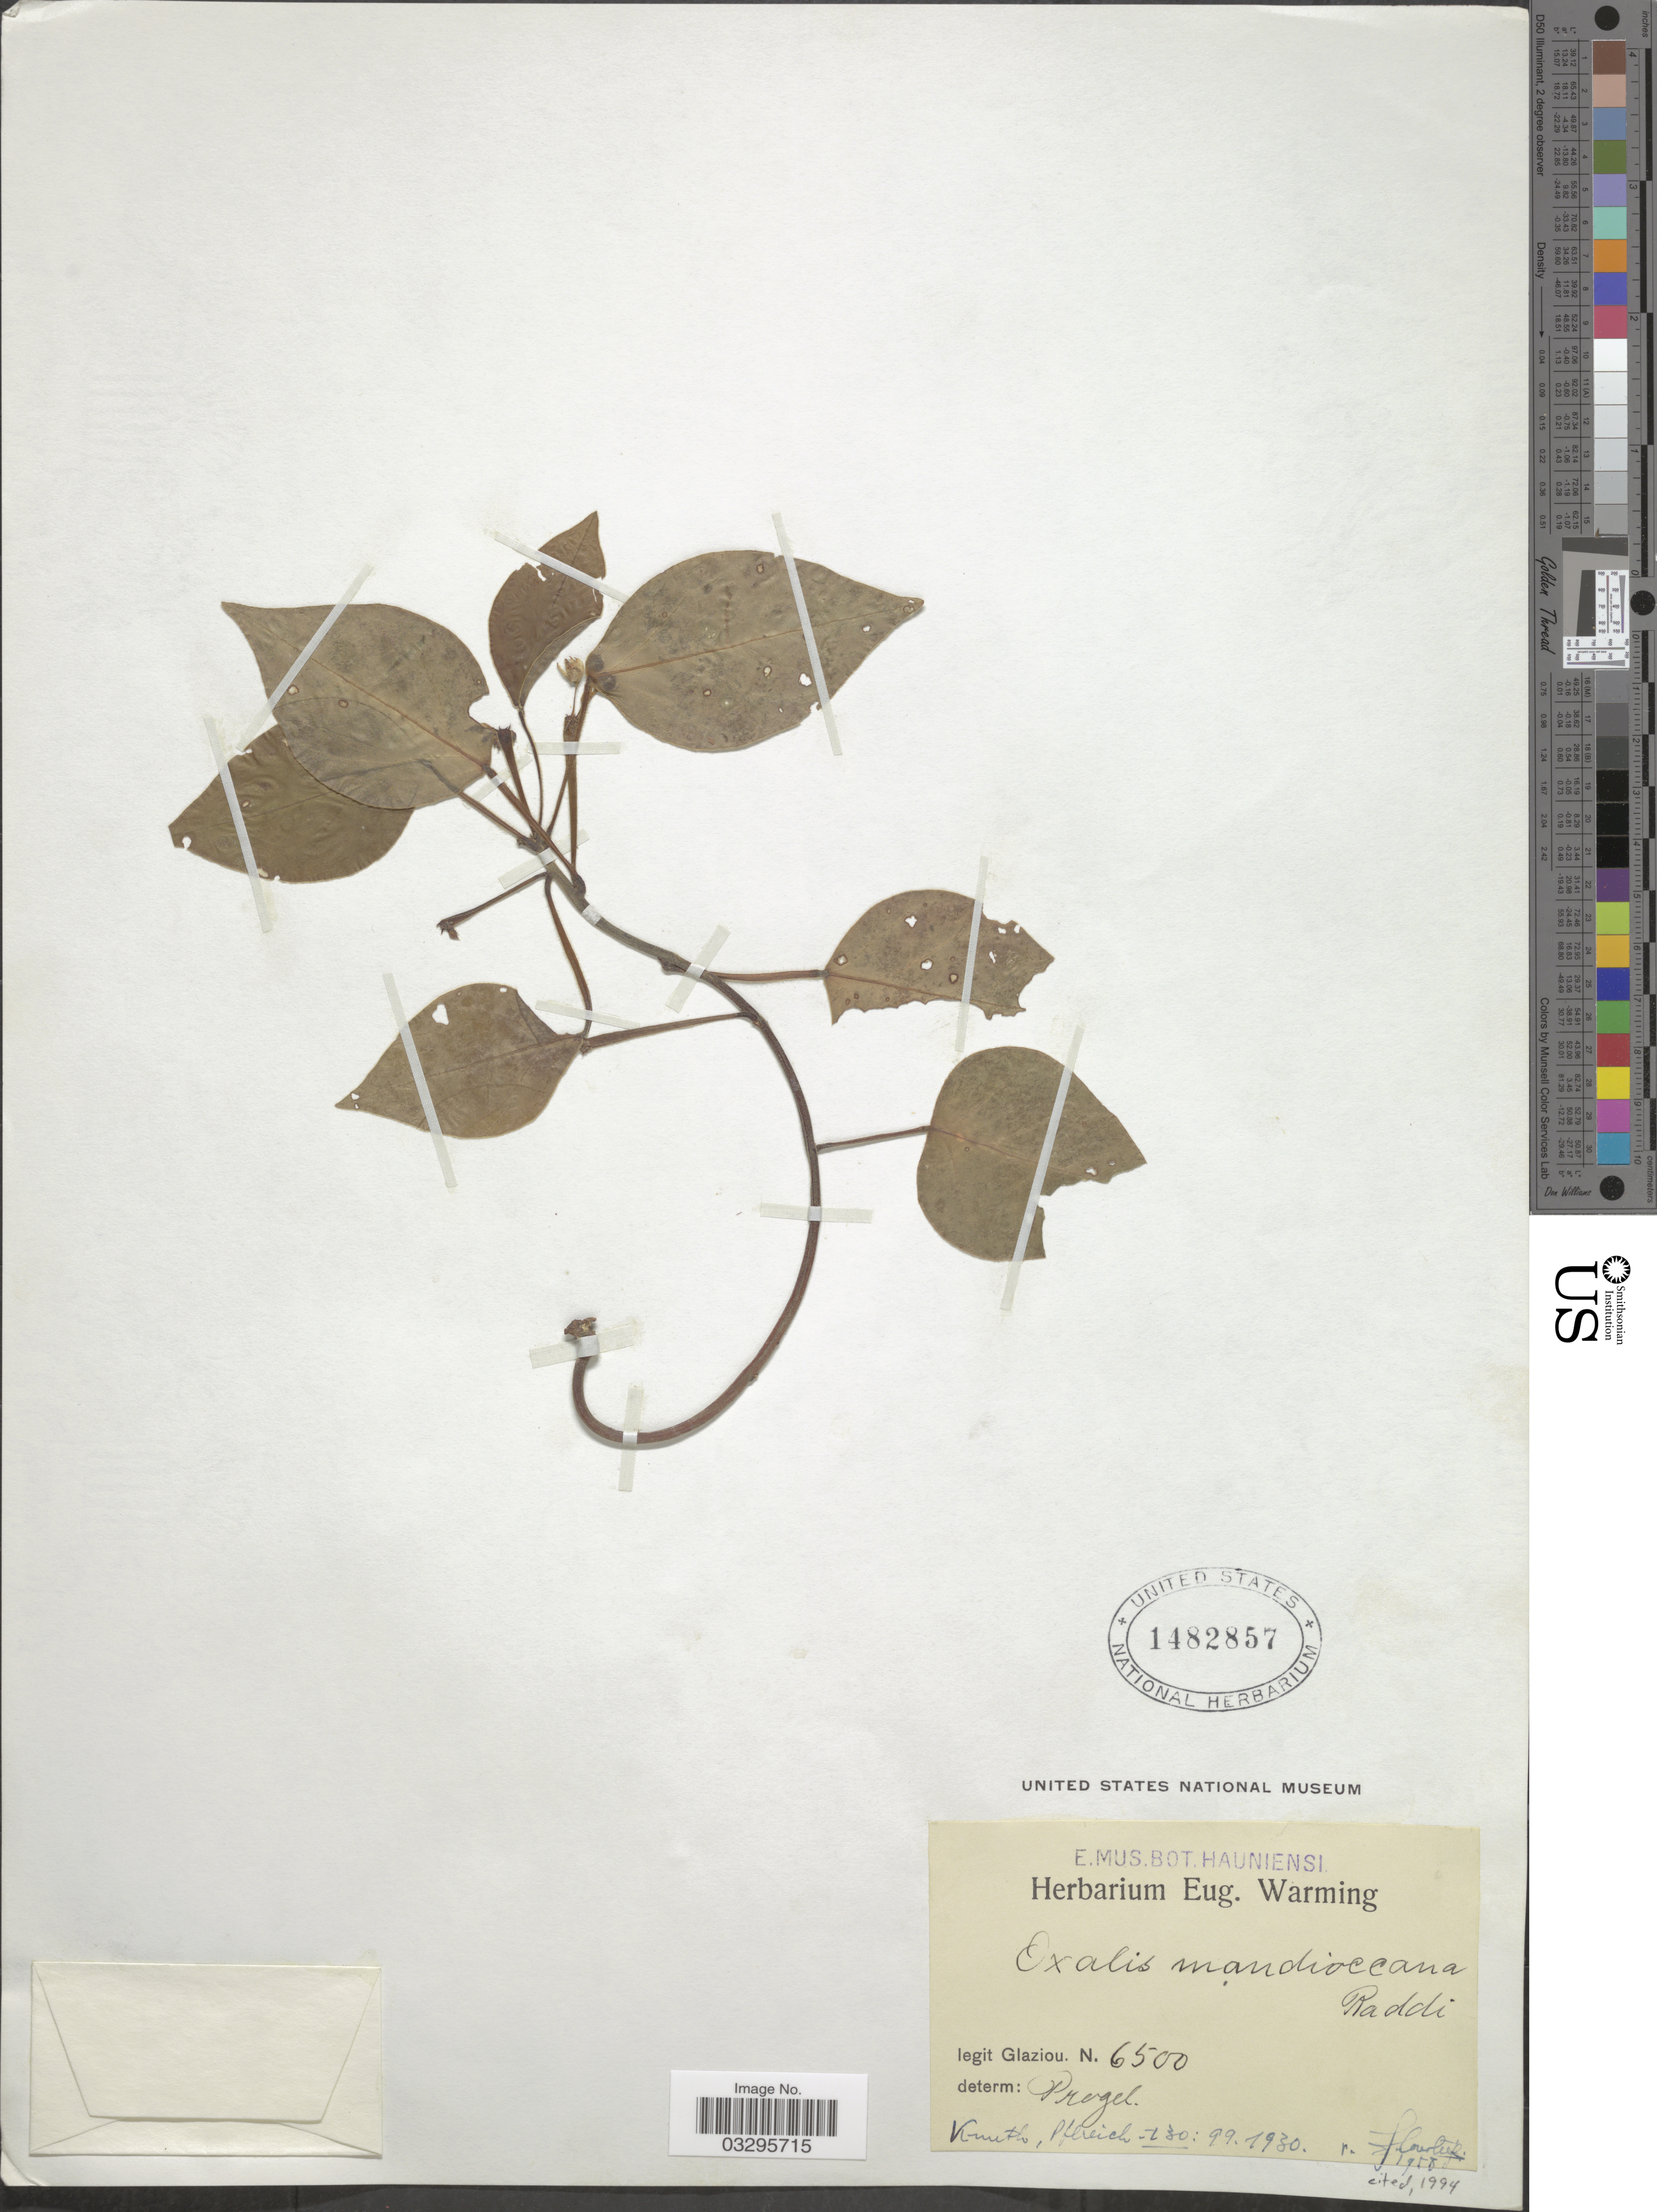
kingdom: Plantae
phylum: Tracheophyta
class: Magnoliopsida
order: Oxalidales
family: Oxalidaceae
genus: Oxalis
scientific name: Oxalis mandioccana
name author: Raddi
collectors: Glaziou, --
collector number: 6500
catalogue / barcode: US 1482857